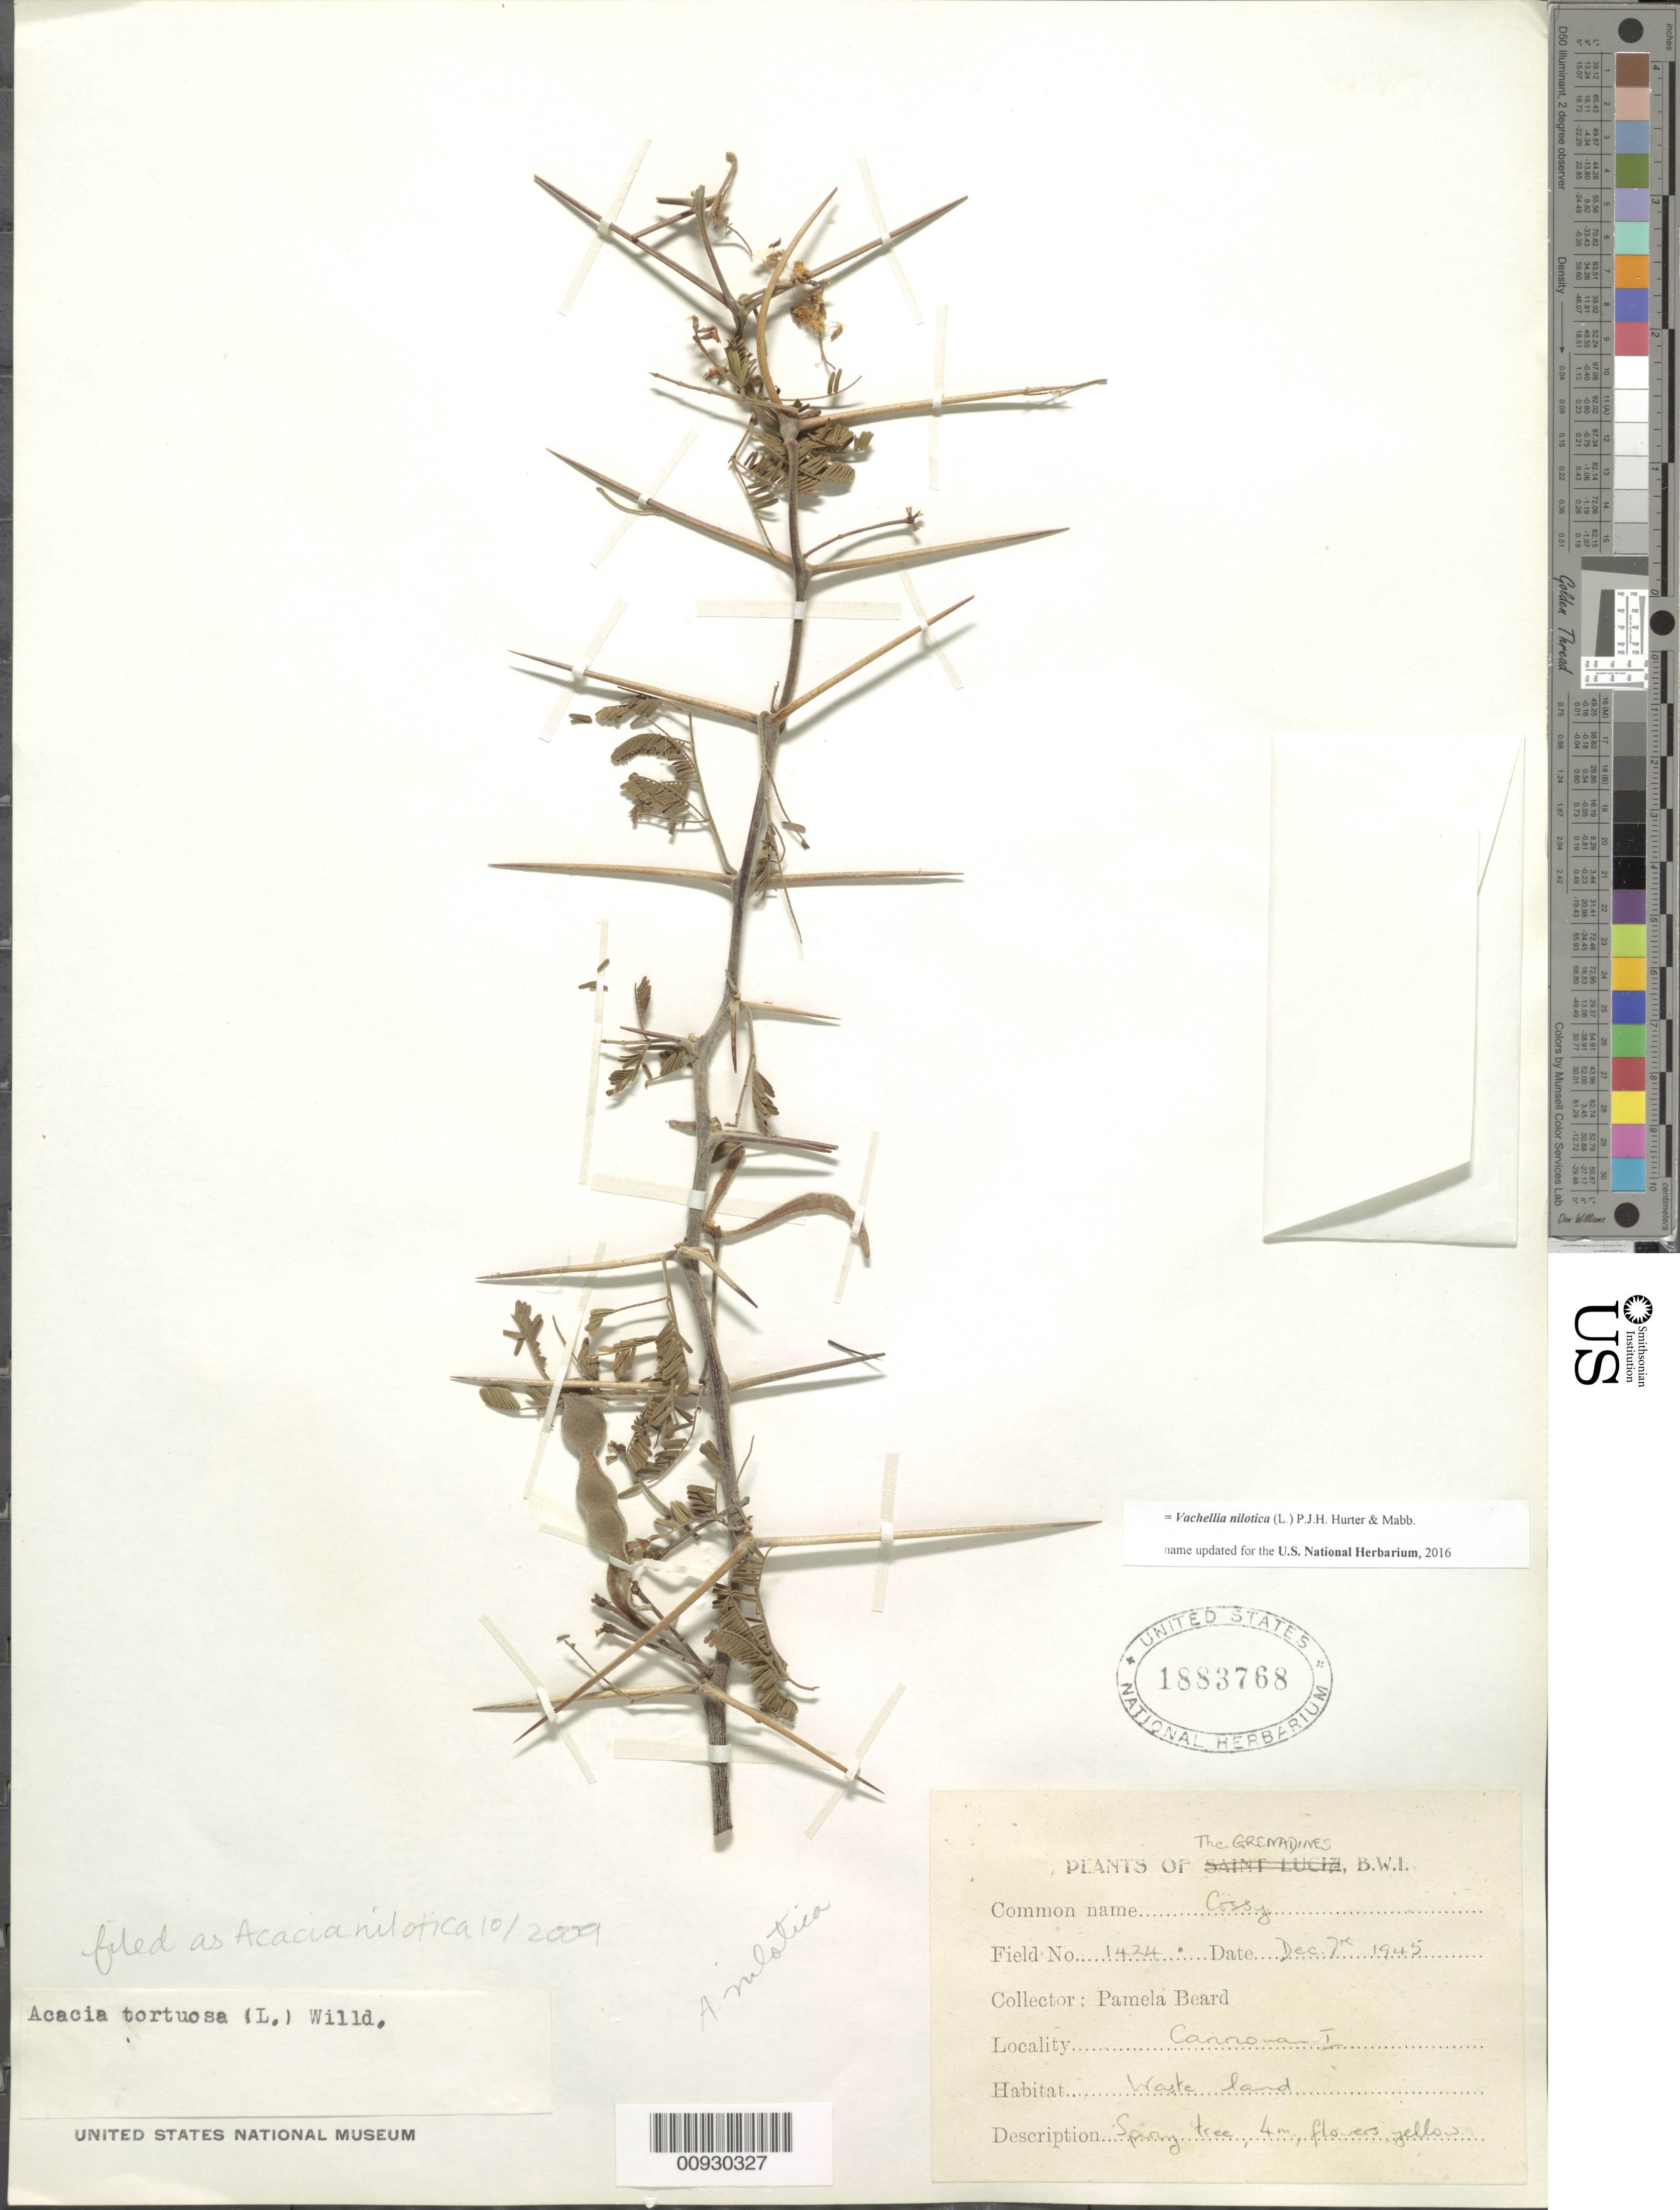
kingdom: Plantae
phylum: Tracheophyta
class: Magnoliopsida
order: Fabales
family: Fabaceae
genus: Vachellia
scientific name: Vachellia nilotica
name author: (L.) P.J.H. Hurter & Mabb.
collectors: P. Beard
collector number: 1424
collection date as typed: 07 Dec 1945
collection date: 1945-12-07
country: St. Vincent - Grenadines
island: Canouan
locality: Waste Land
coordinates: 0 N, 0 E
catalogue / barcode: US 1883768